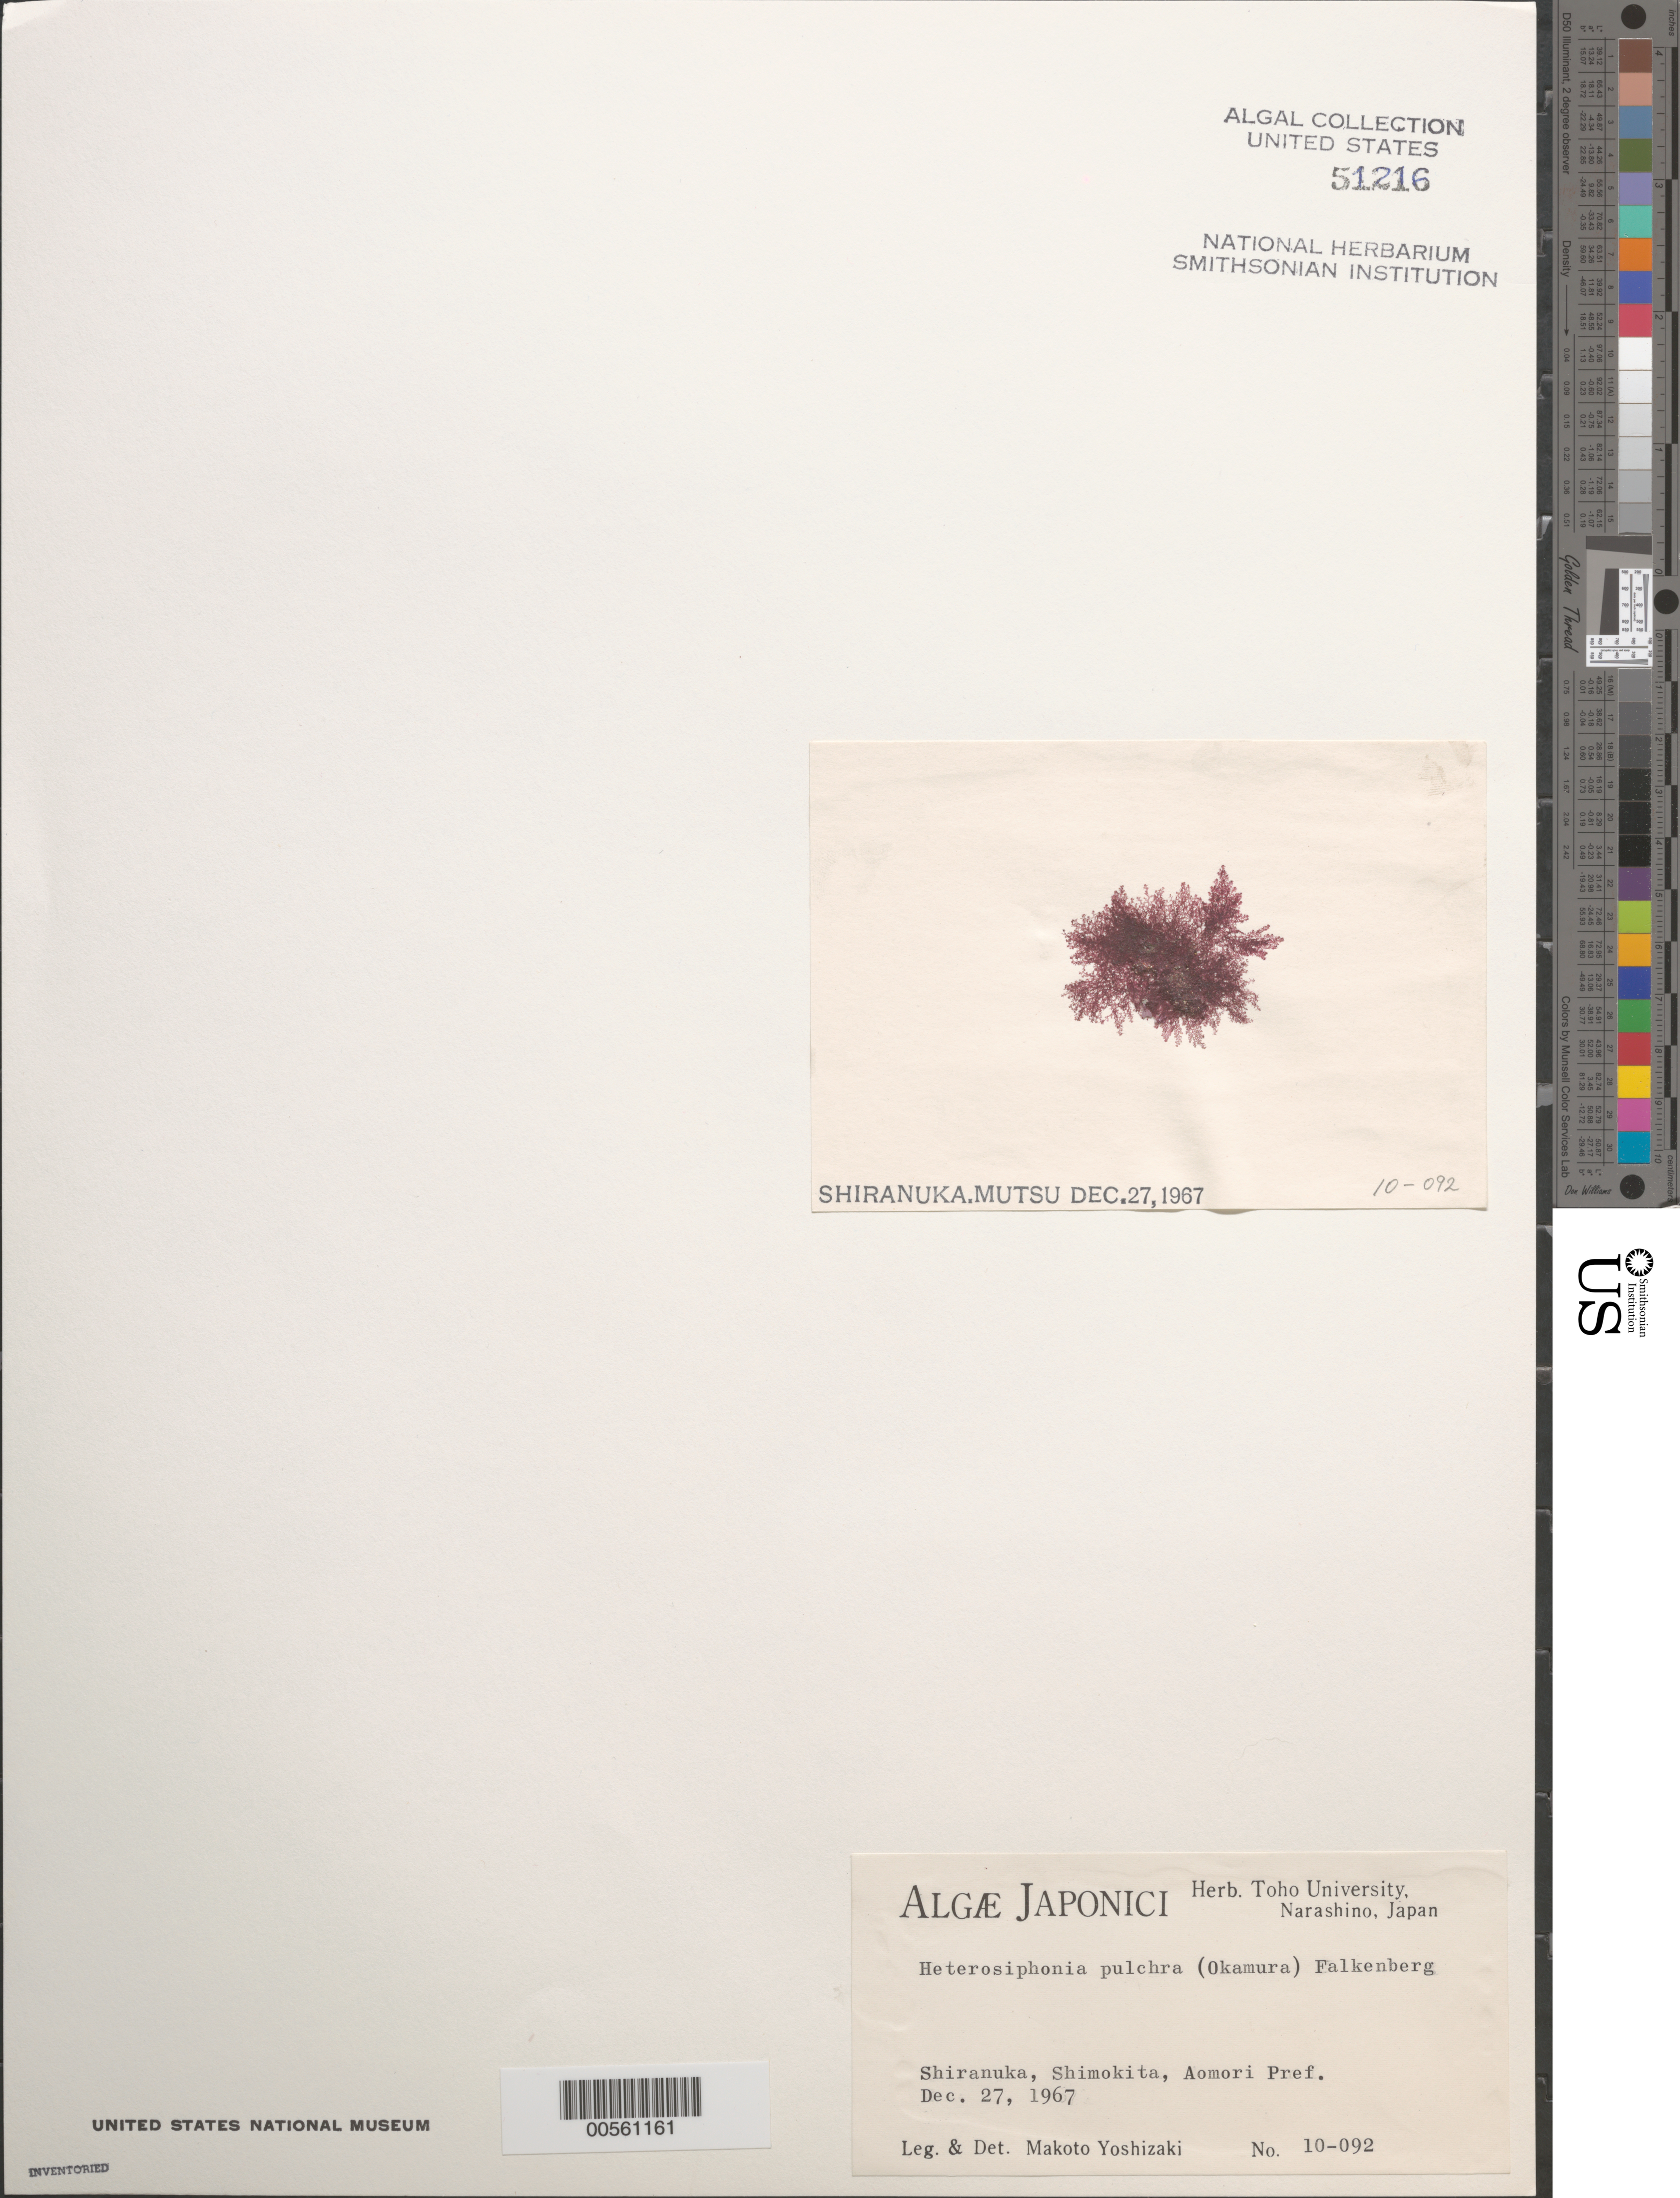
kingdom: Plantae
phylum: Rhodophyta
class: Florideophyceae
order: Ceramiales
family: Dasyaceae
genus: Heterosiphonia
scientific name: Heterosiphonia pulchra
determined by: Yoshizaki, M.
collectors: M. Yoshizaki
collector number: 10-092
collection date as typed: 27 Dec 1967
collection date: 1967-12-27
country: Japan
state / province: Aomori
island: Honshu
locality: Shiranuka, Shimokita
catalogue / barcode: US 51216